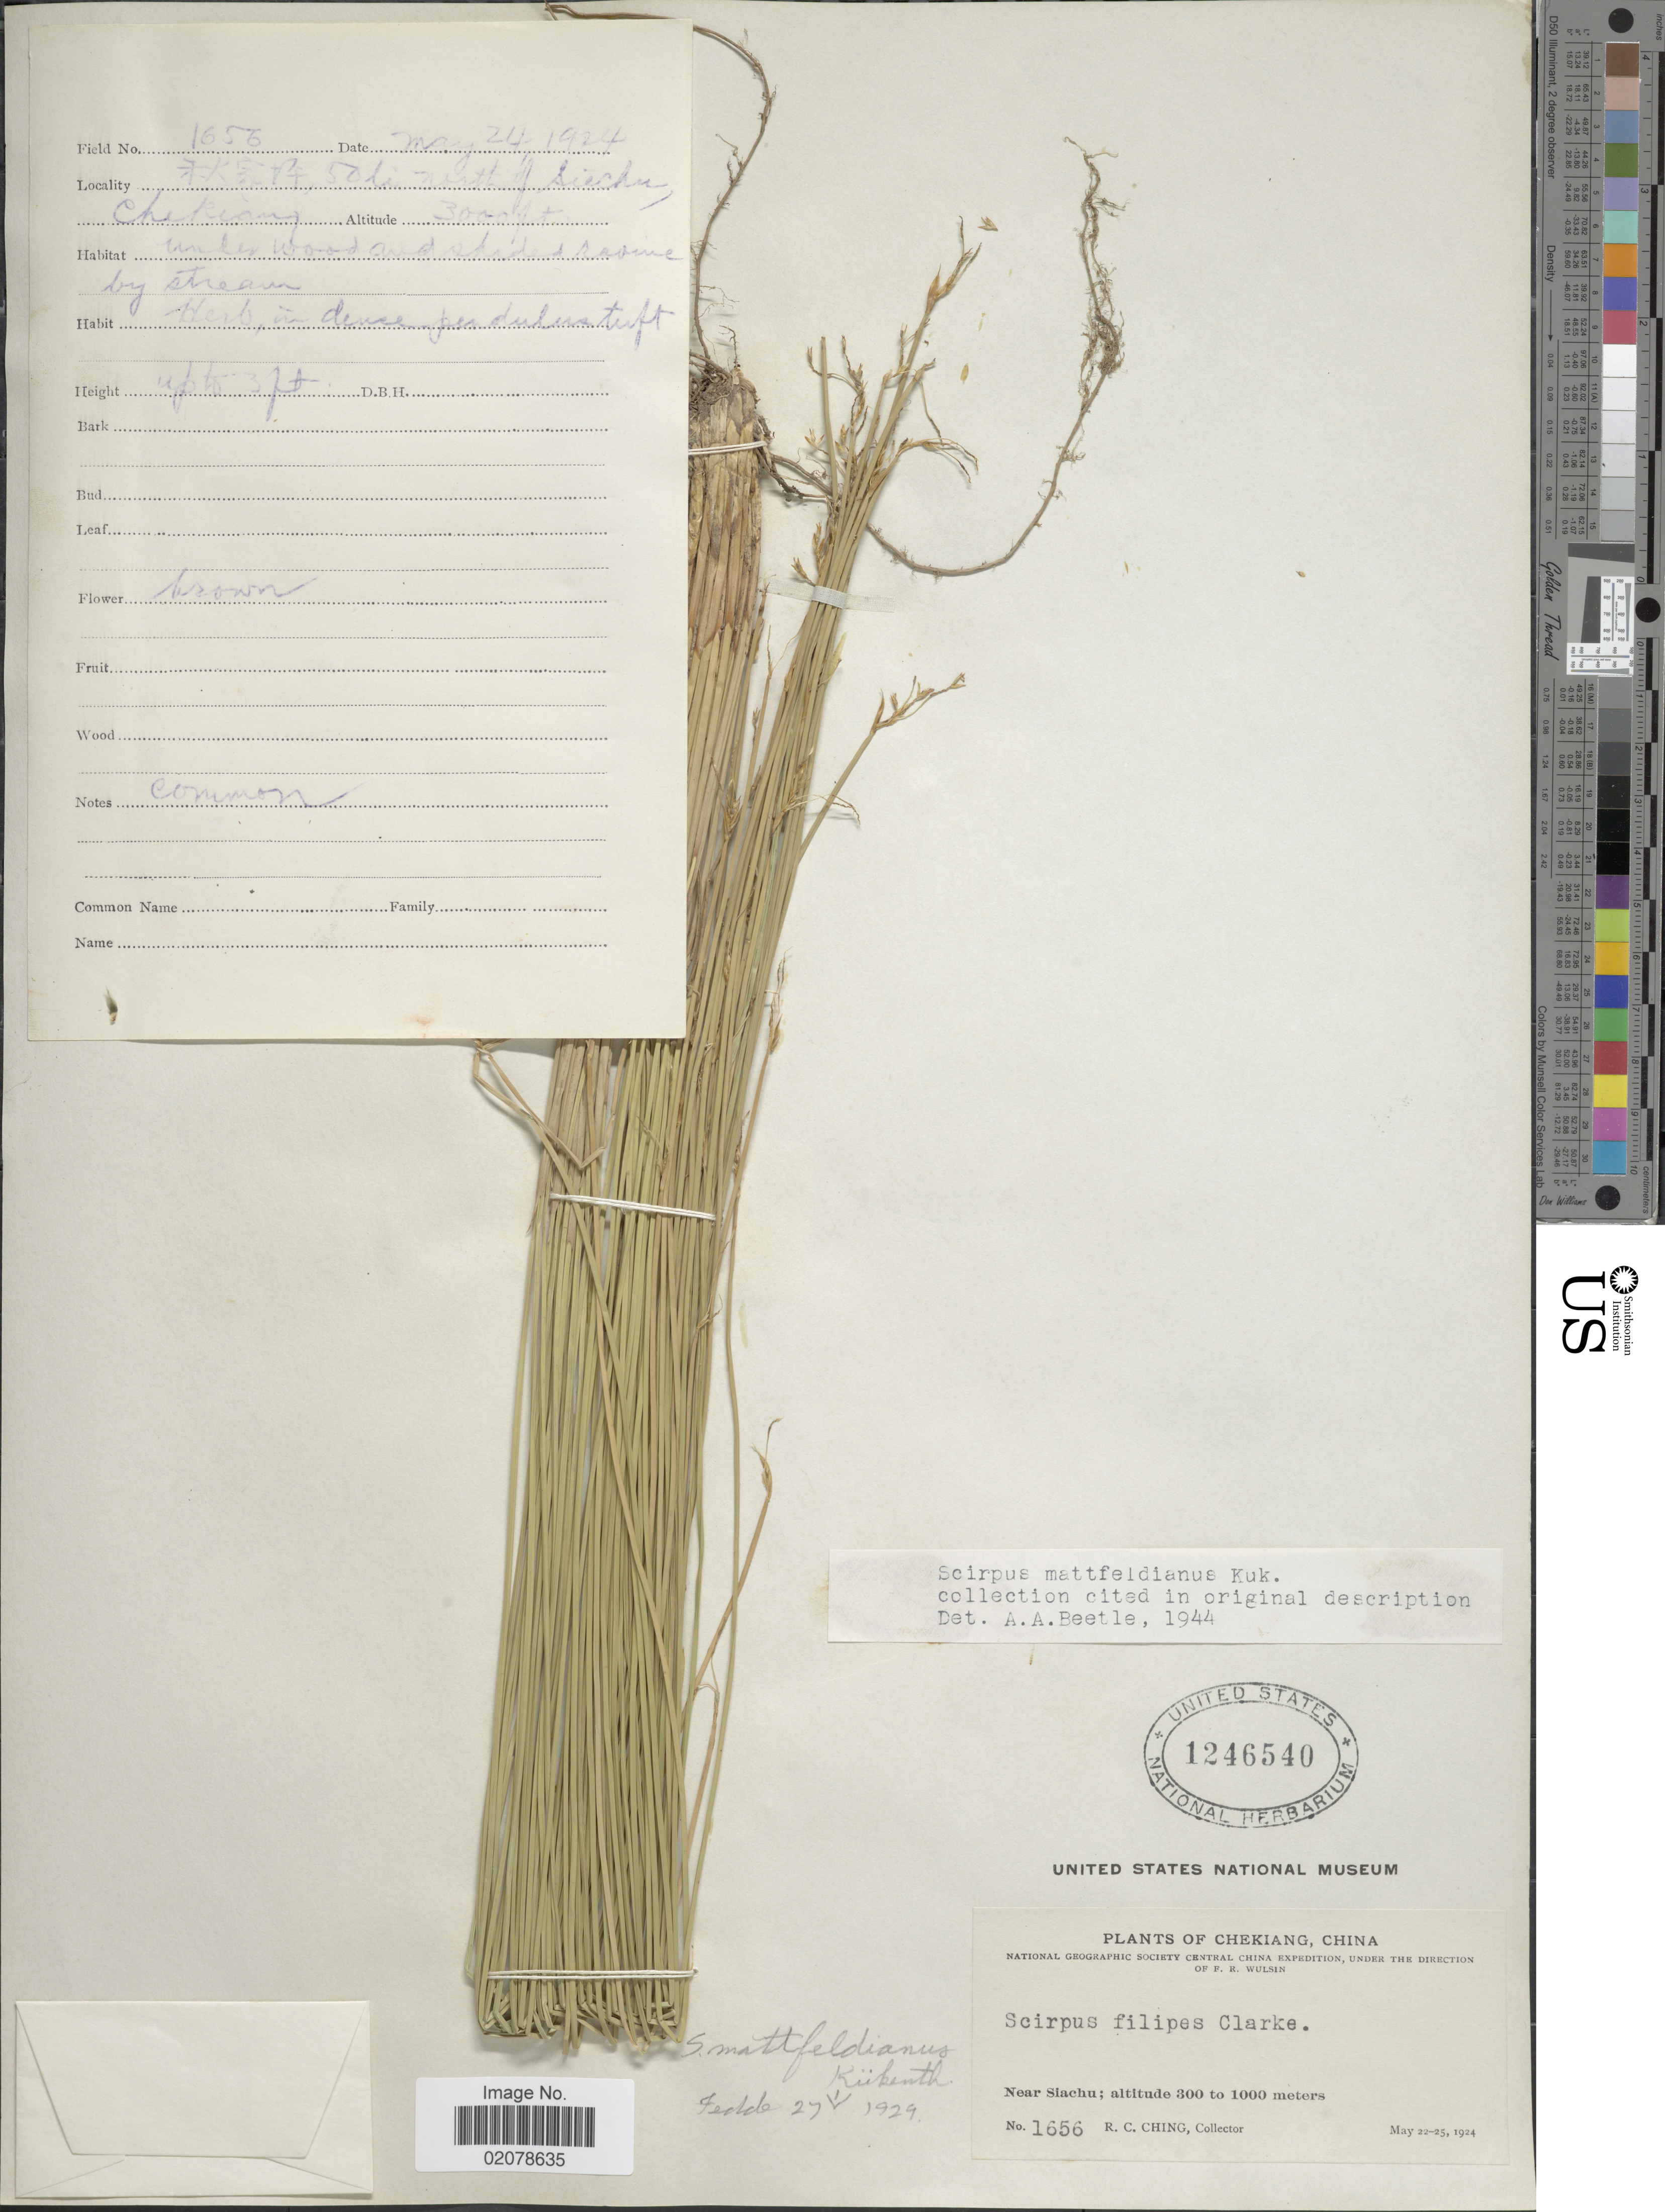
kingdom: Plantae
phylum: Tracheophyta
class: Liliopsida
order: Poales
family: Cyperaceae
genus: Trichophorum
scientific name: Trichophorum mattfeldianum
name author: (Kük.) Liang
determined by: Strong, Mark T., (BOT), Smithsonian Institution - National Museum of Natural History (UNITED STATES)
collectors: R. C. Ching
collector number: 1656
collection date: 1924-05-22/1924-05-25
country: China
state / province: Zhejiang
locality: Chekiang. Near Siachu. Central China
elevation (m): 300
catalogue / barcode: US 1246540